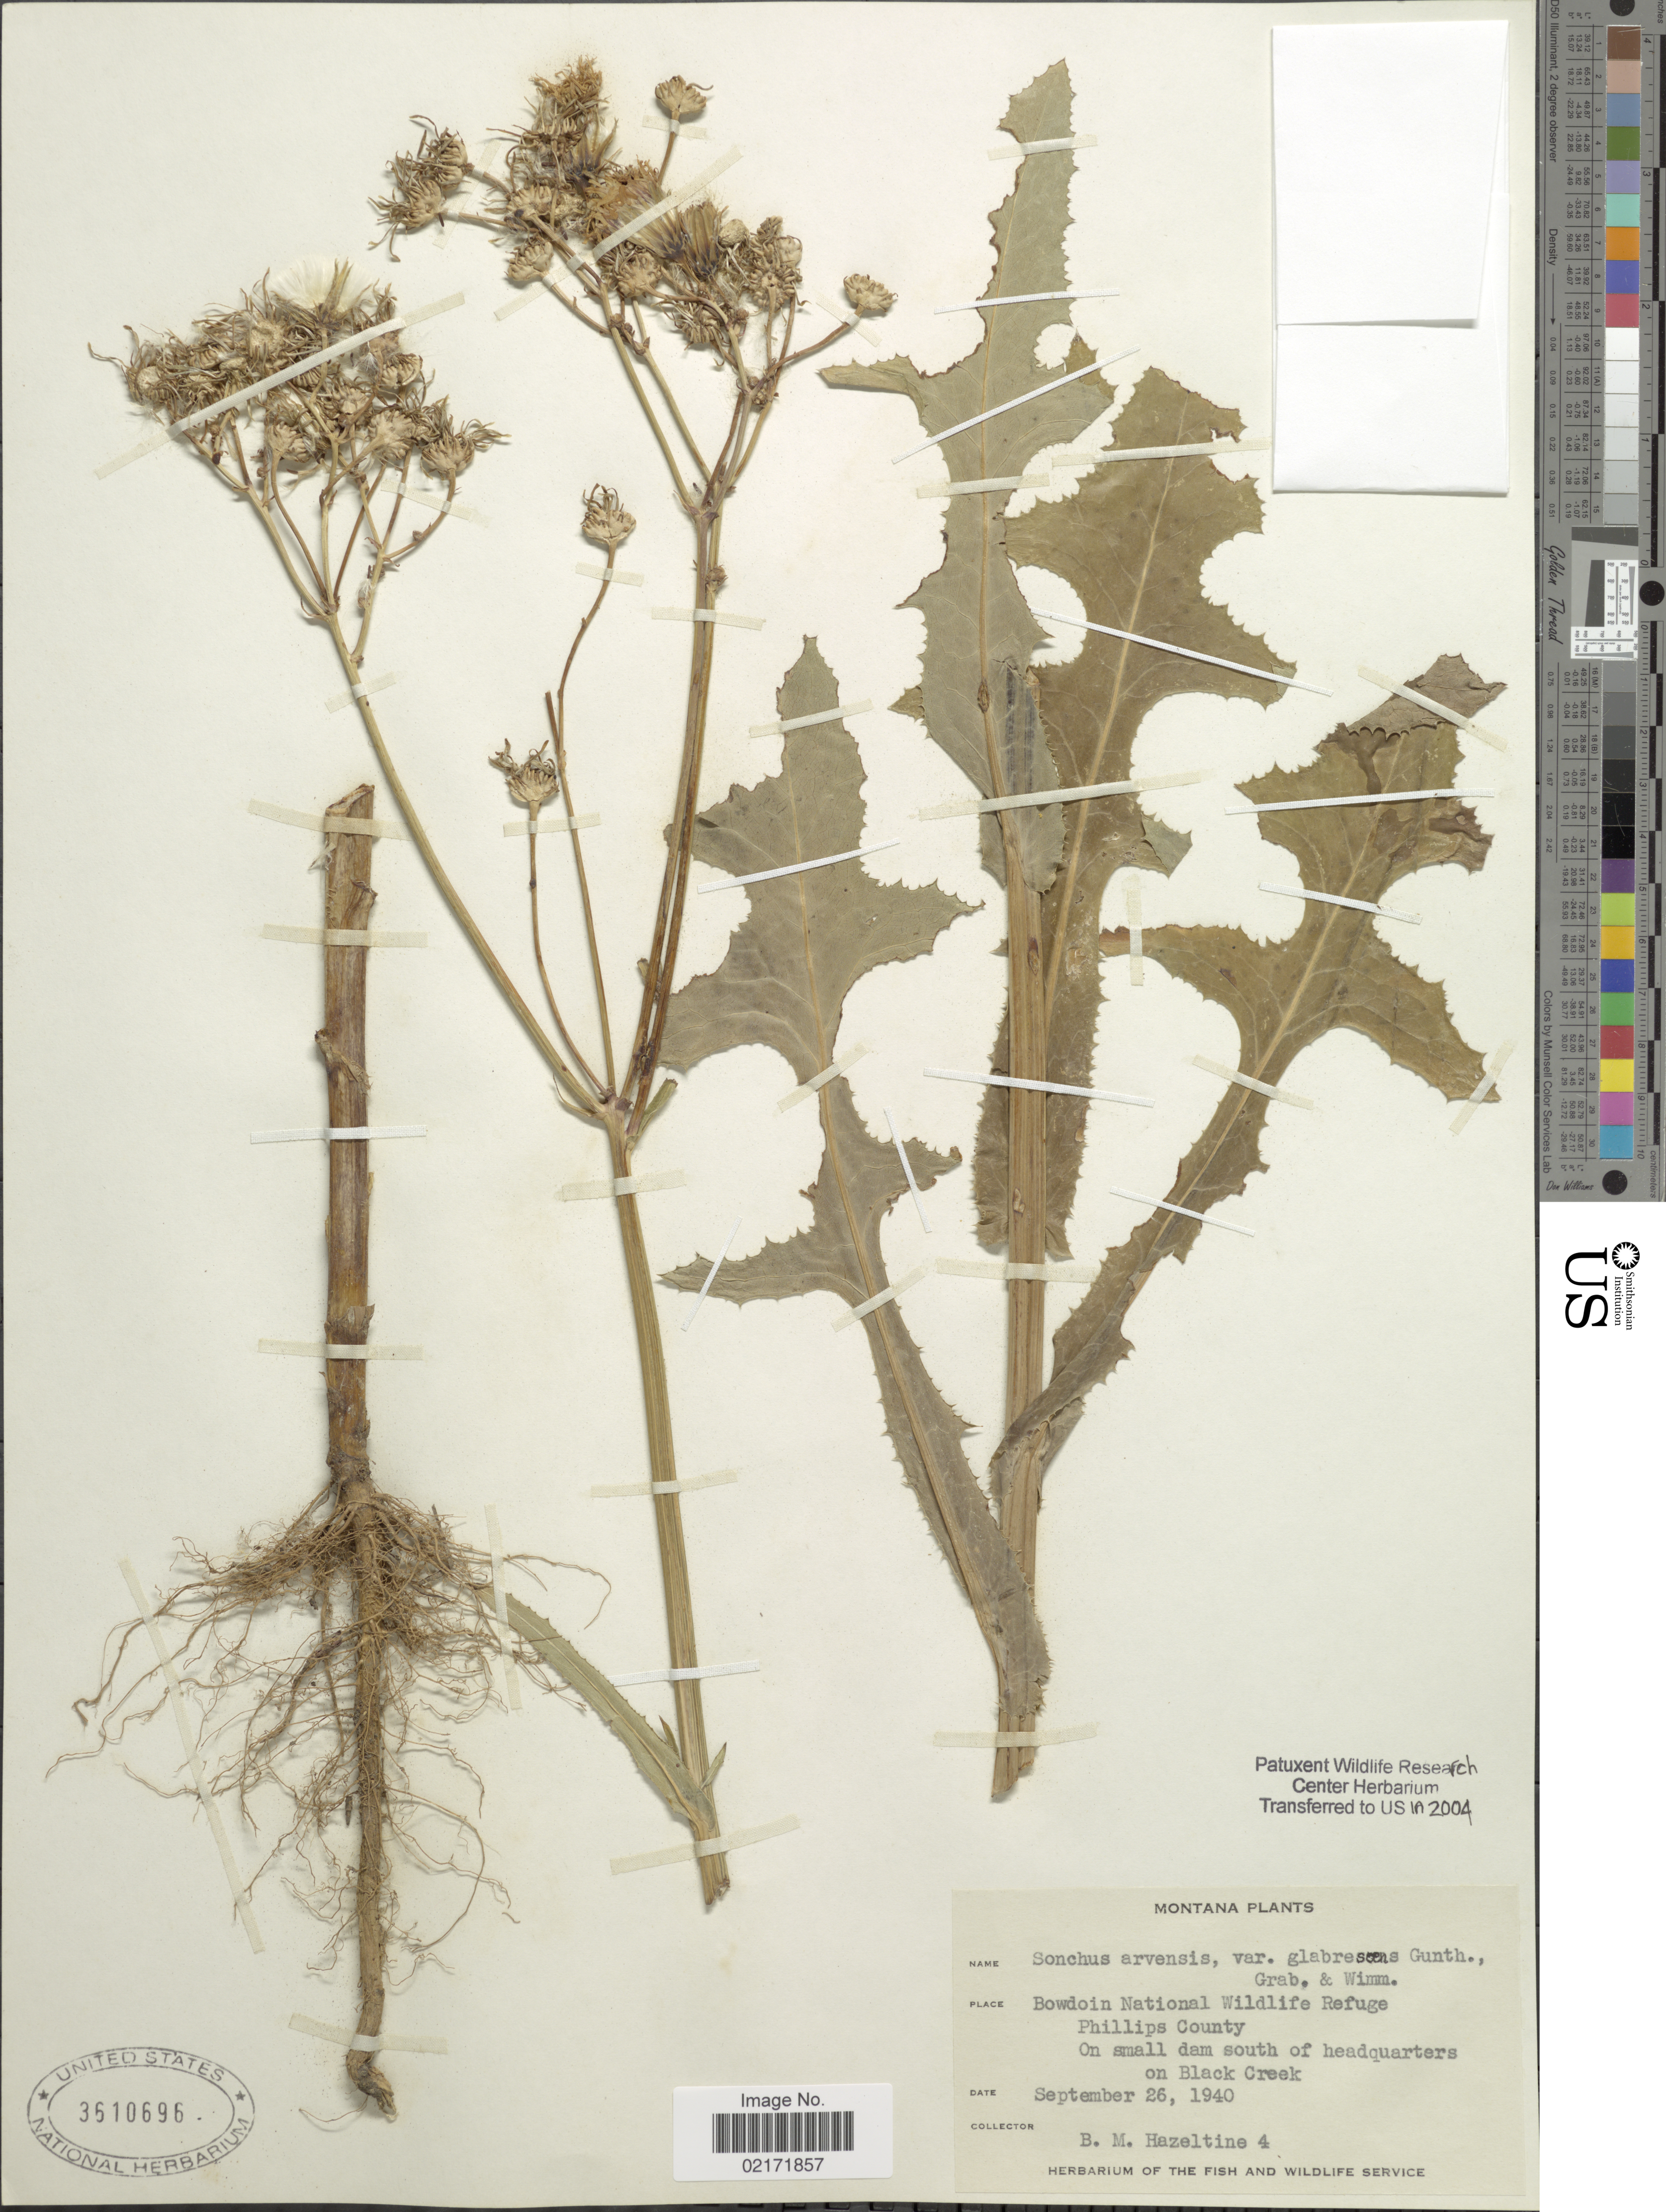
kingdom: Plantae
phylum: Tracheophyta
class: Magnoliopsida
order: Asterales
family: Asteraceae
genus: Sonchus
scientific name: Sonchus arvensis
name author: L.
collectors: B. Hazeltine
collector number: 4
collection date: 1940-09-26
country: United States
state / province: Montana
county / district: Phillips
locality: Bowdoin National Wildlife Refuge, on small dam south of headquarters on Black Creek.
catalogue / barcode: US 3610696